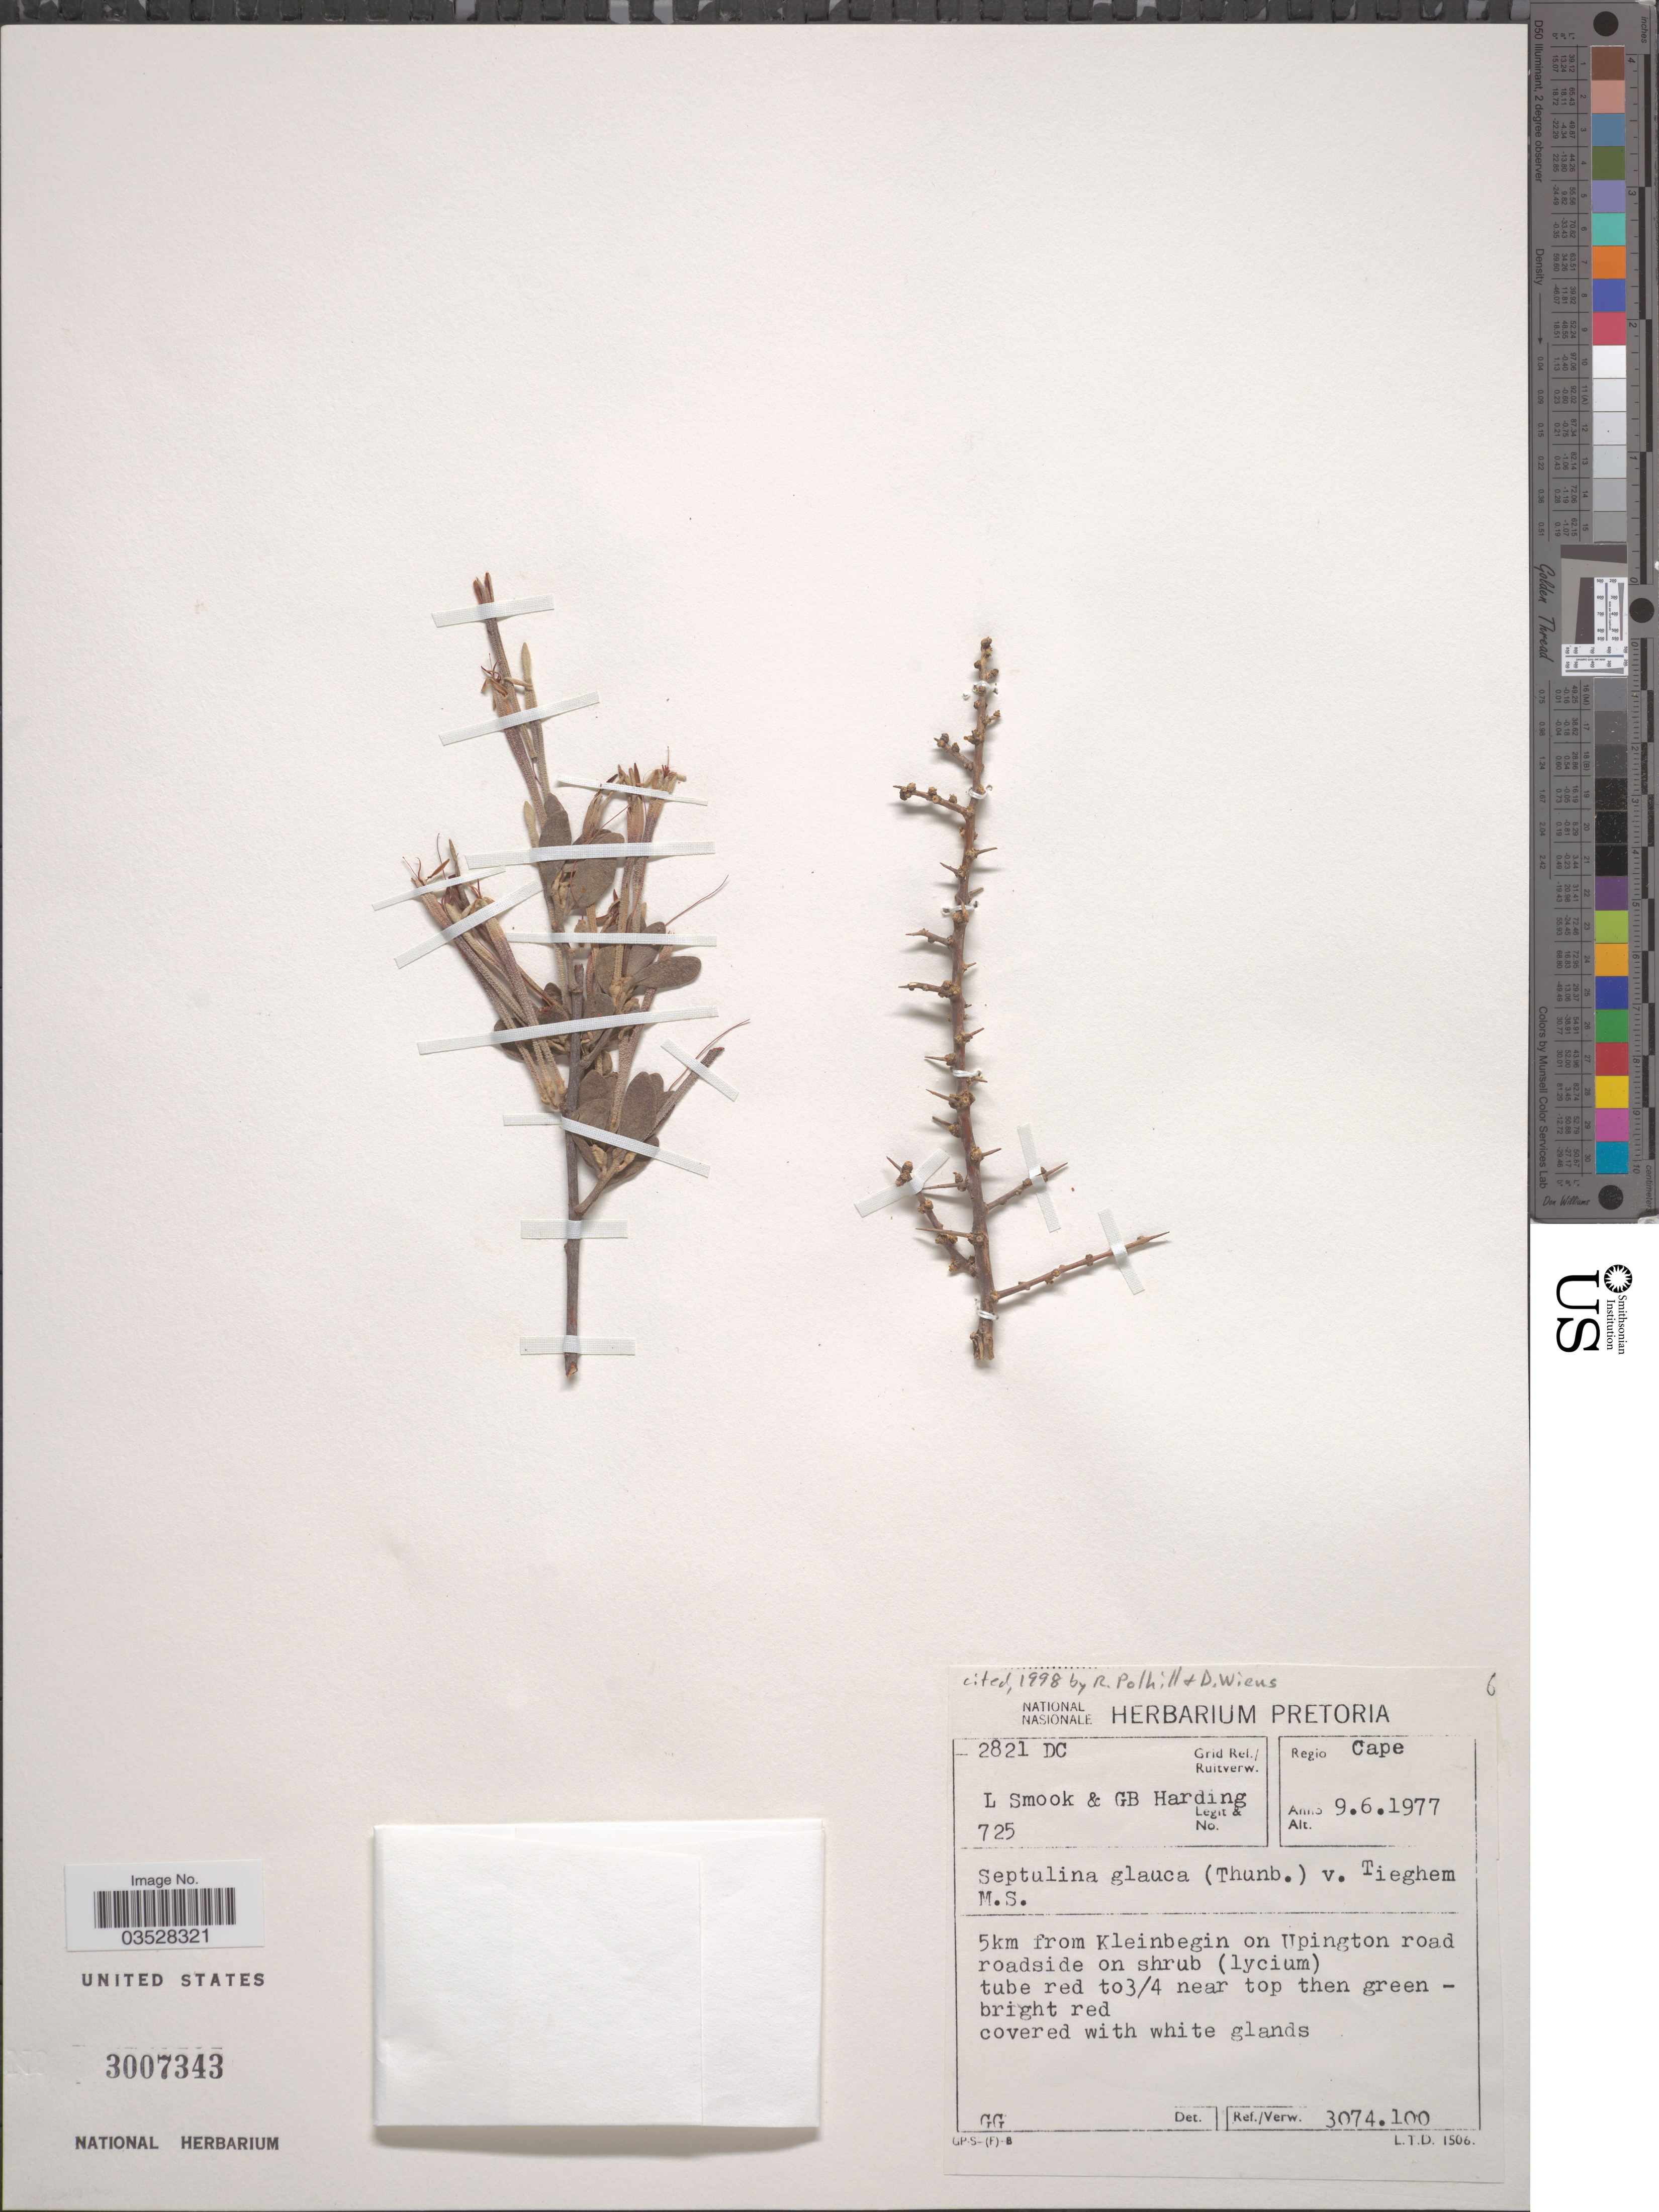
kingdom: Plantae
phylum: Tracheophyta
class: Magnoliopsida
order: Santalales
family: Loranthaceae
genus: Septulina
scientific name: Septulina glauca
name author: (Thunb.) Tiegh.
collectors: L. Smook & G. Harding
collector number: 725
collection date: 1977-06-09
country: South Africa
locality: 2821 DC Grid Ref./ Ruitverw. Regio Cape. 5km from Kleinbegin on Upington road.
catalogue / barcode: US 3007343